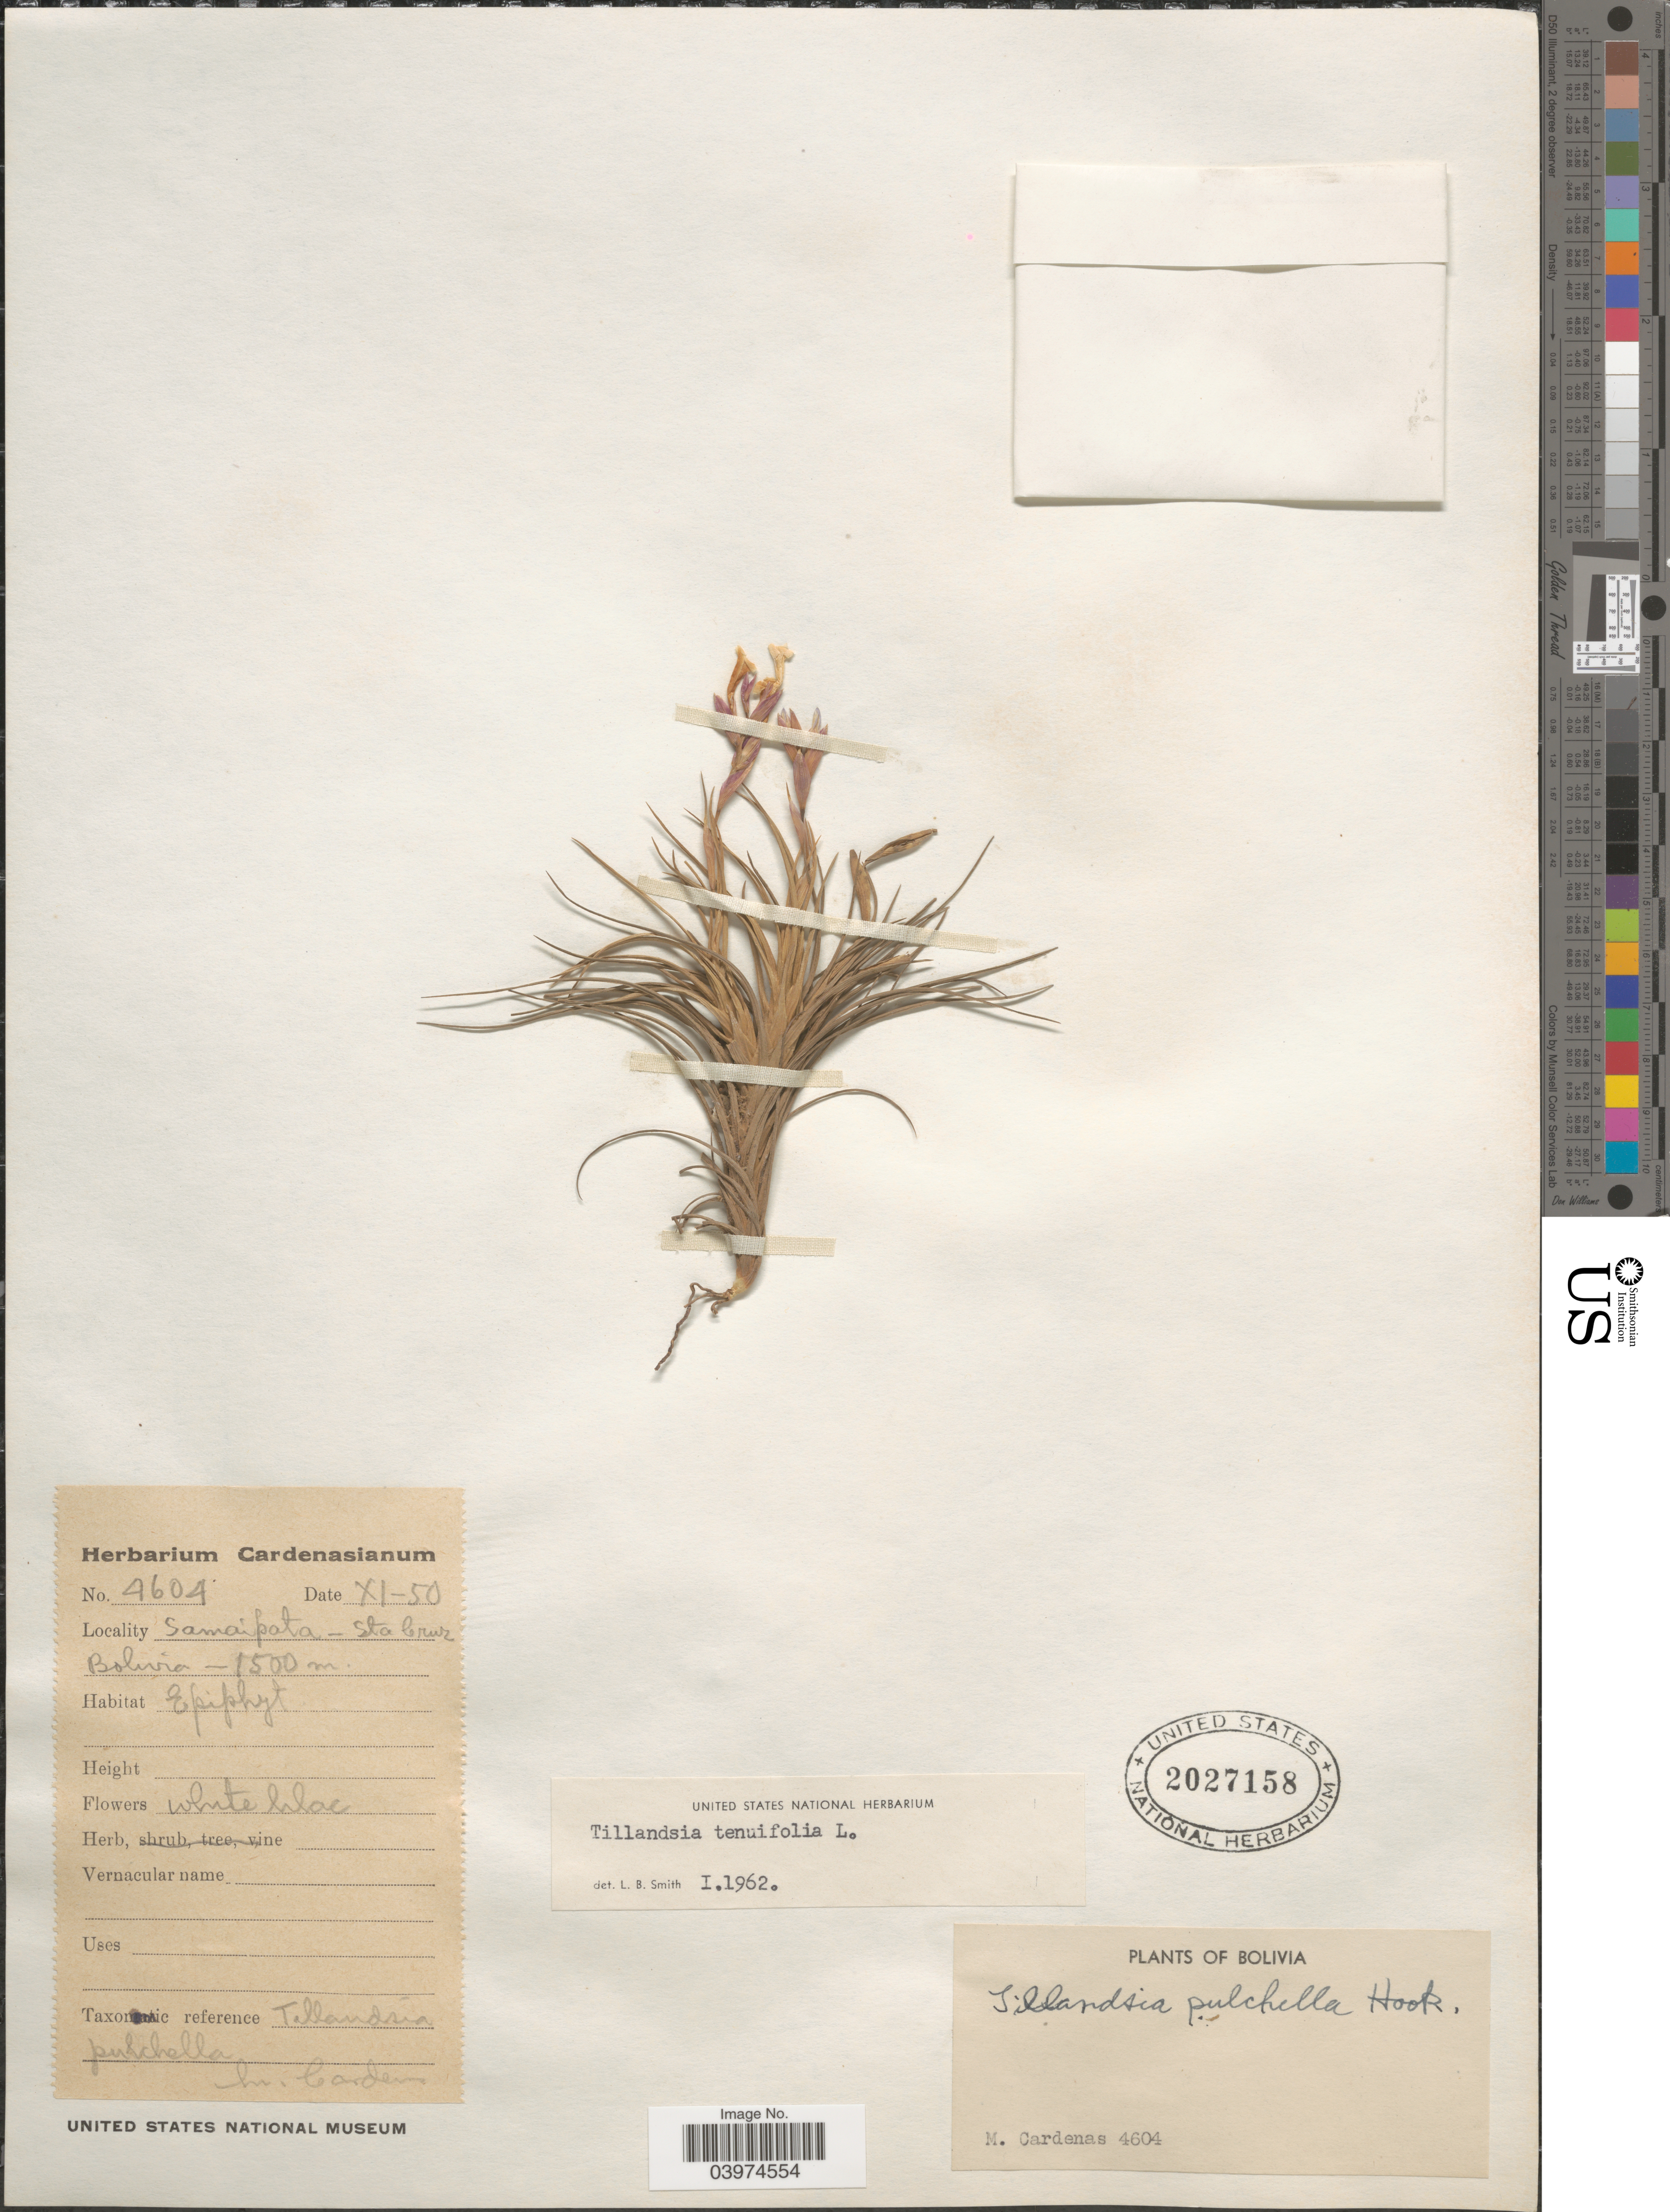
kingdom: Plantae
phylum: Tracheophyta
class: Liliopsida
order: Poales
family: Bromeliaceae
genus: Tillandsia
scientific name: Tillandsia tenuifolia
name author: L.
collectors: M. Cárdenas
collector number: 4604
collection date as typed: Transcribed d/m/y: /11/50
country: Bolivia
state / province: Santa Cruz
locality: Samaipata.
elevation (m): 1500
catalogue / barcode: US 2027158